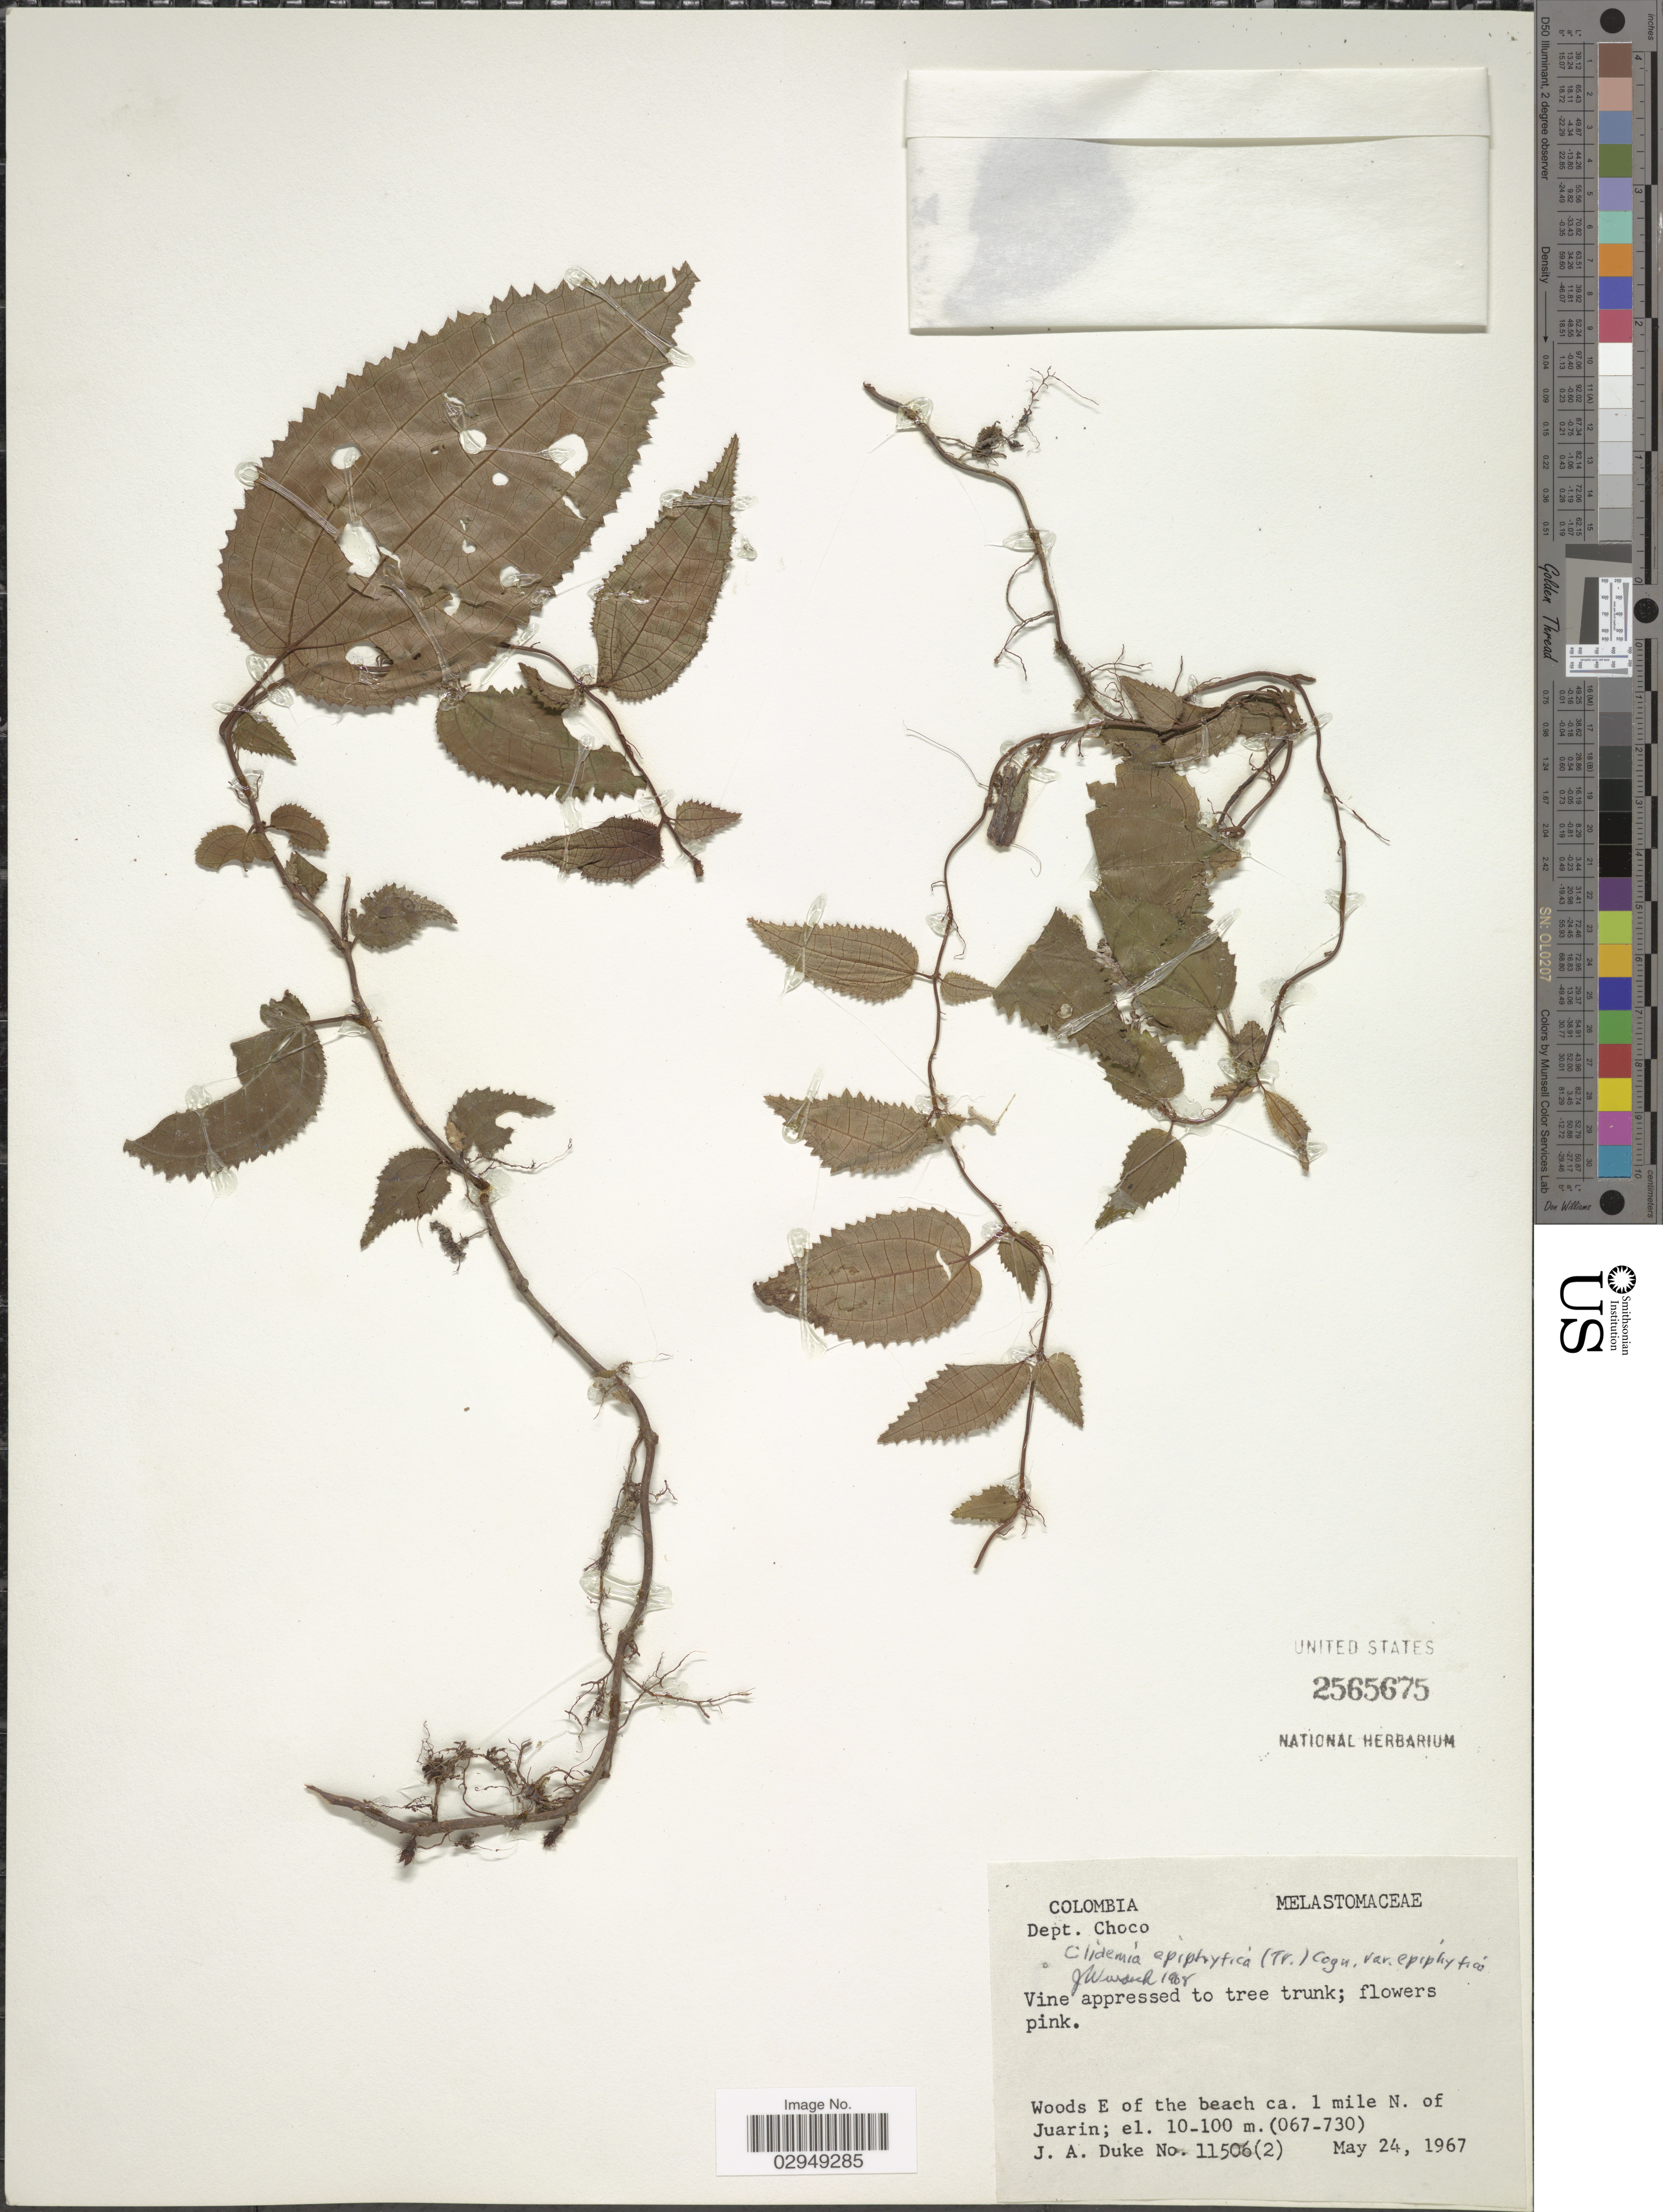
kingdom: Plantae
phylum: Tracheophyta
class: Magnoliopsida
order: Myrtales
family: Melastomataceae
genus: Clidemia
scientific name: Clidemia epiphytica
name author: (Triana) Cogn.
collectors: J. A. Duke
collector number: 11506 (2)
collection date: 1967-05-24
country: Colombia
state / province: Chocó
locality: Dept. Choco. Woods E of the beach ca. 1 mile N. of Juarin.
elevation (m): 10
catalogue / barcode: US 2565675